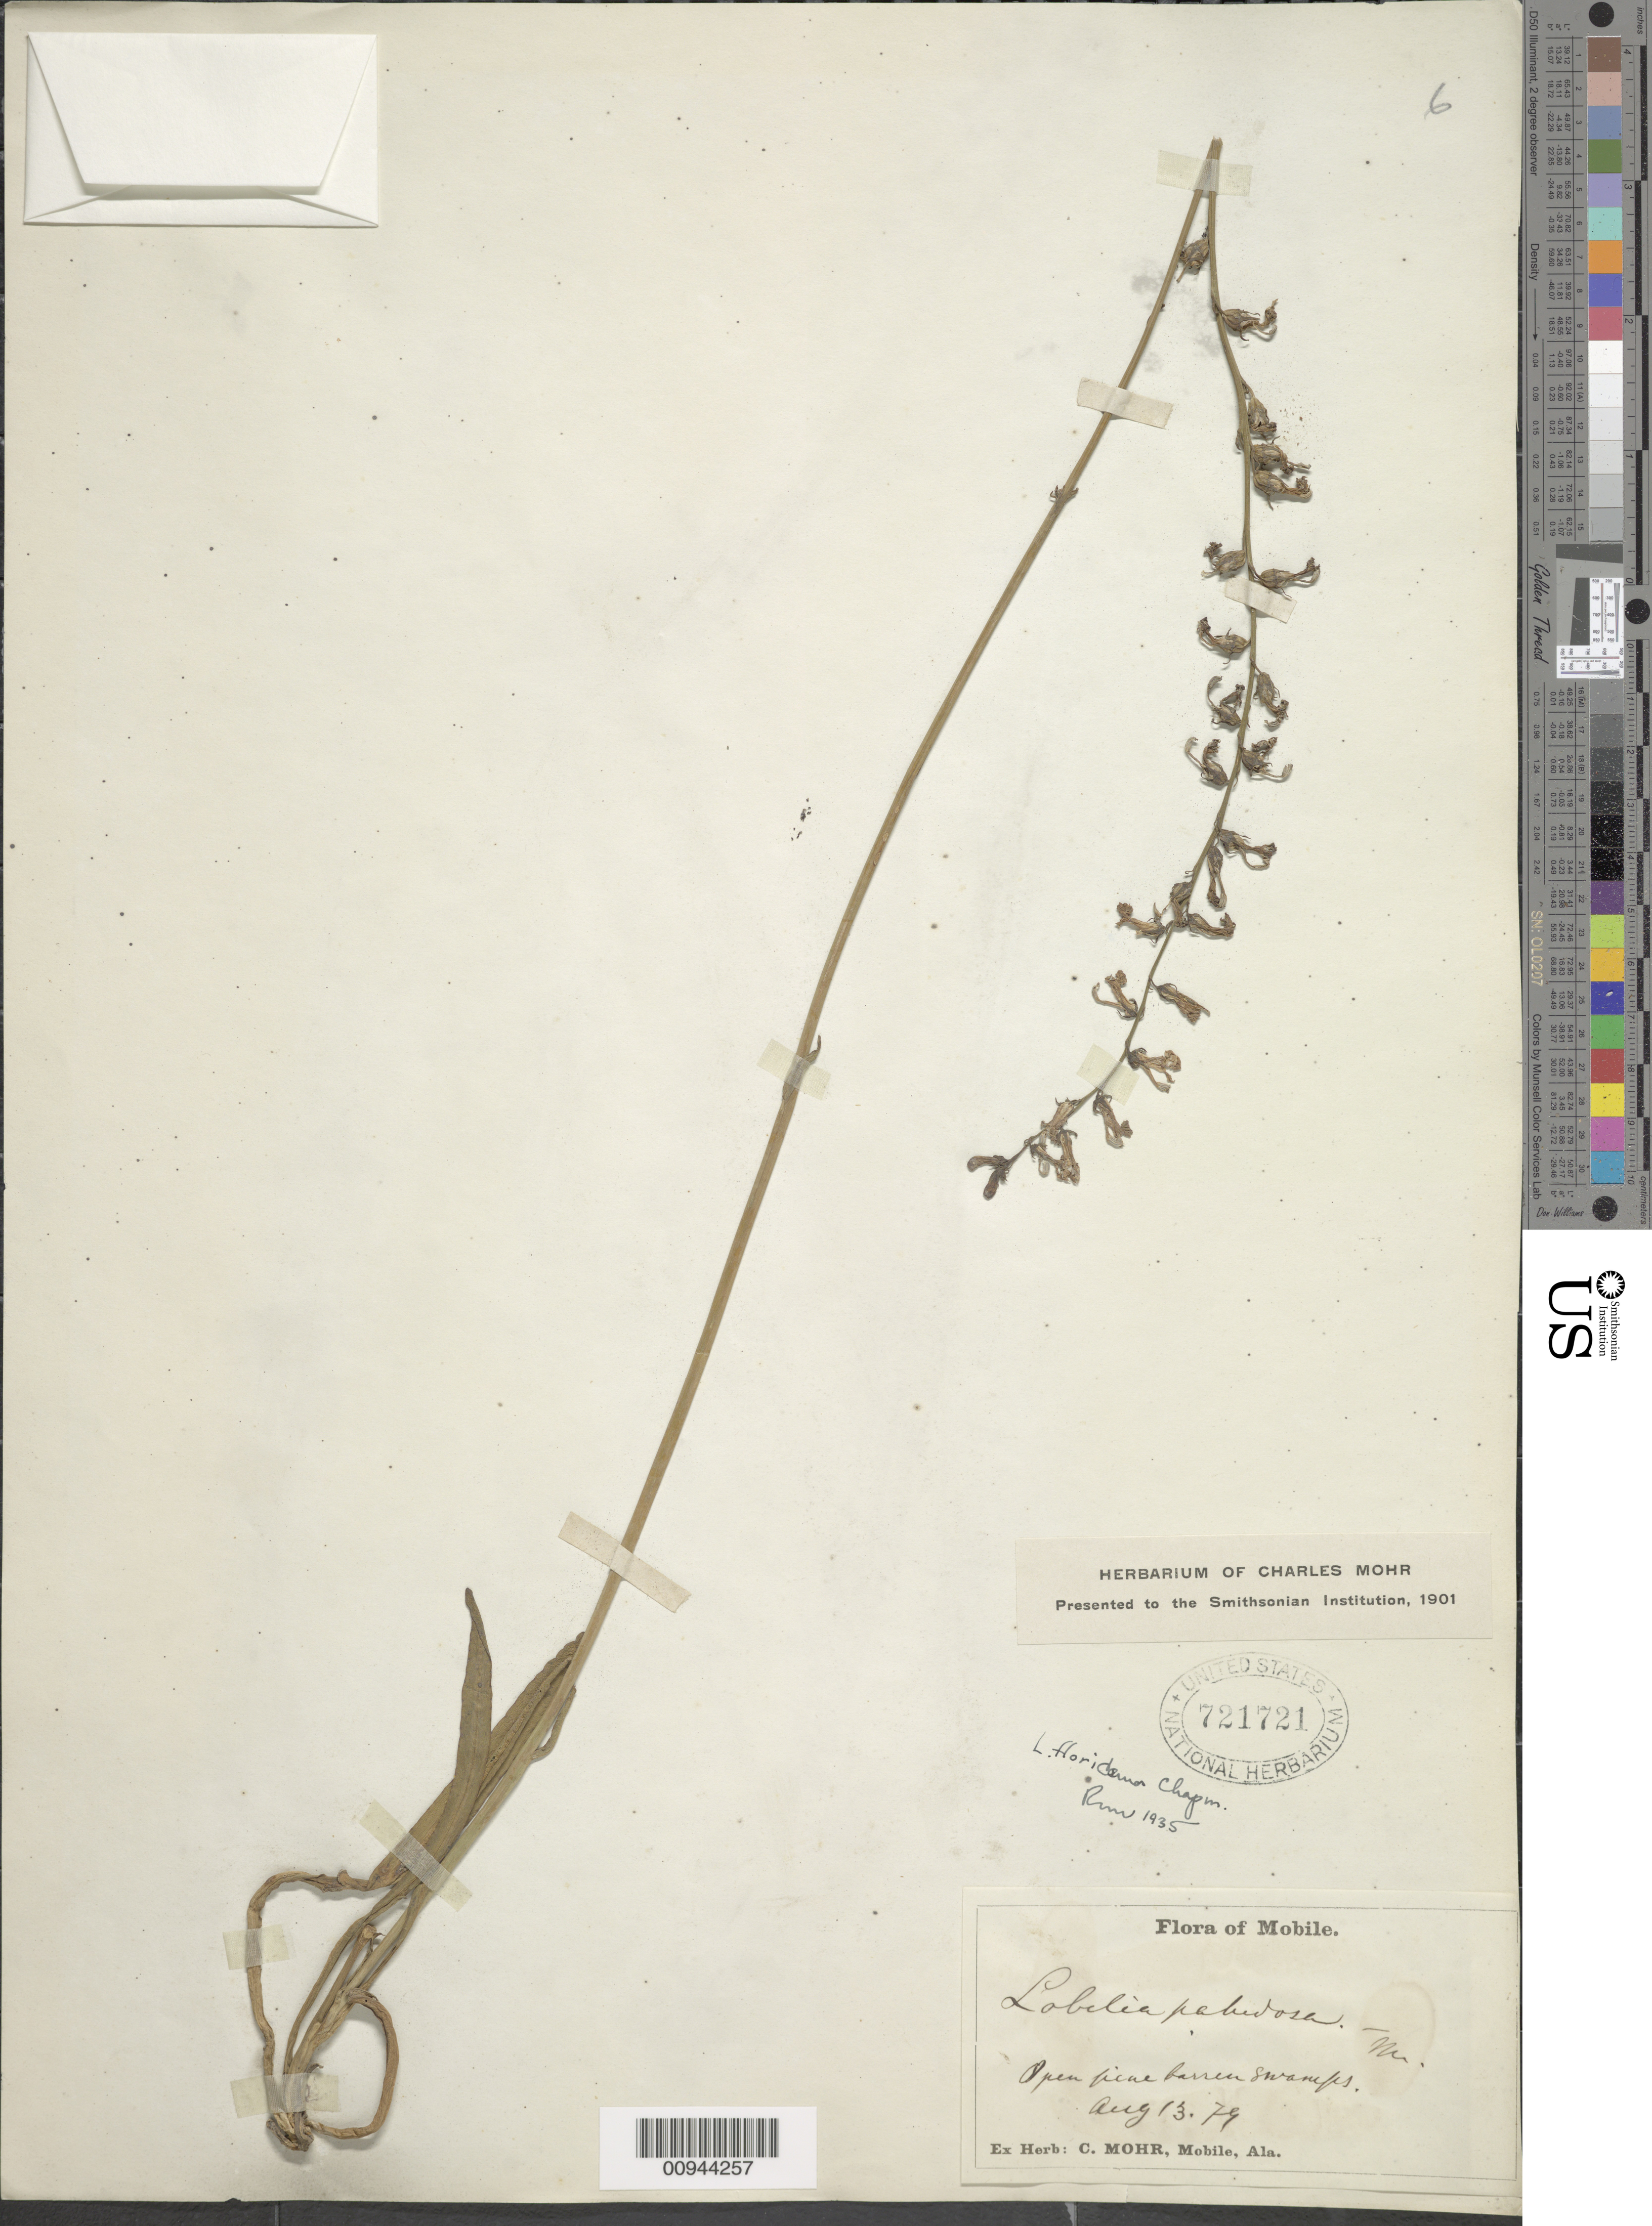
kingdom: Plantae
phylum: Tracheophyta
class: Magnoliopsida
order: Asterales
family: Campanulaceae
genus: Lobelia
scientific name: Lobelia floridana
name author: Chapm.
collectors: ex herb. C. Mohr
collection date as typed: Aug 13. 79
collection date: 1879-08-13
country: United States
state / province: Alabama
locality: Mobile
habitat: open pine barrens swamps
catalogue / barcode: US 721721